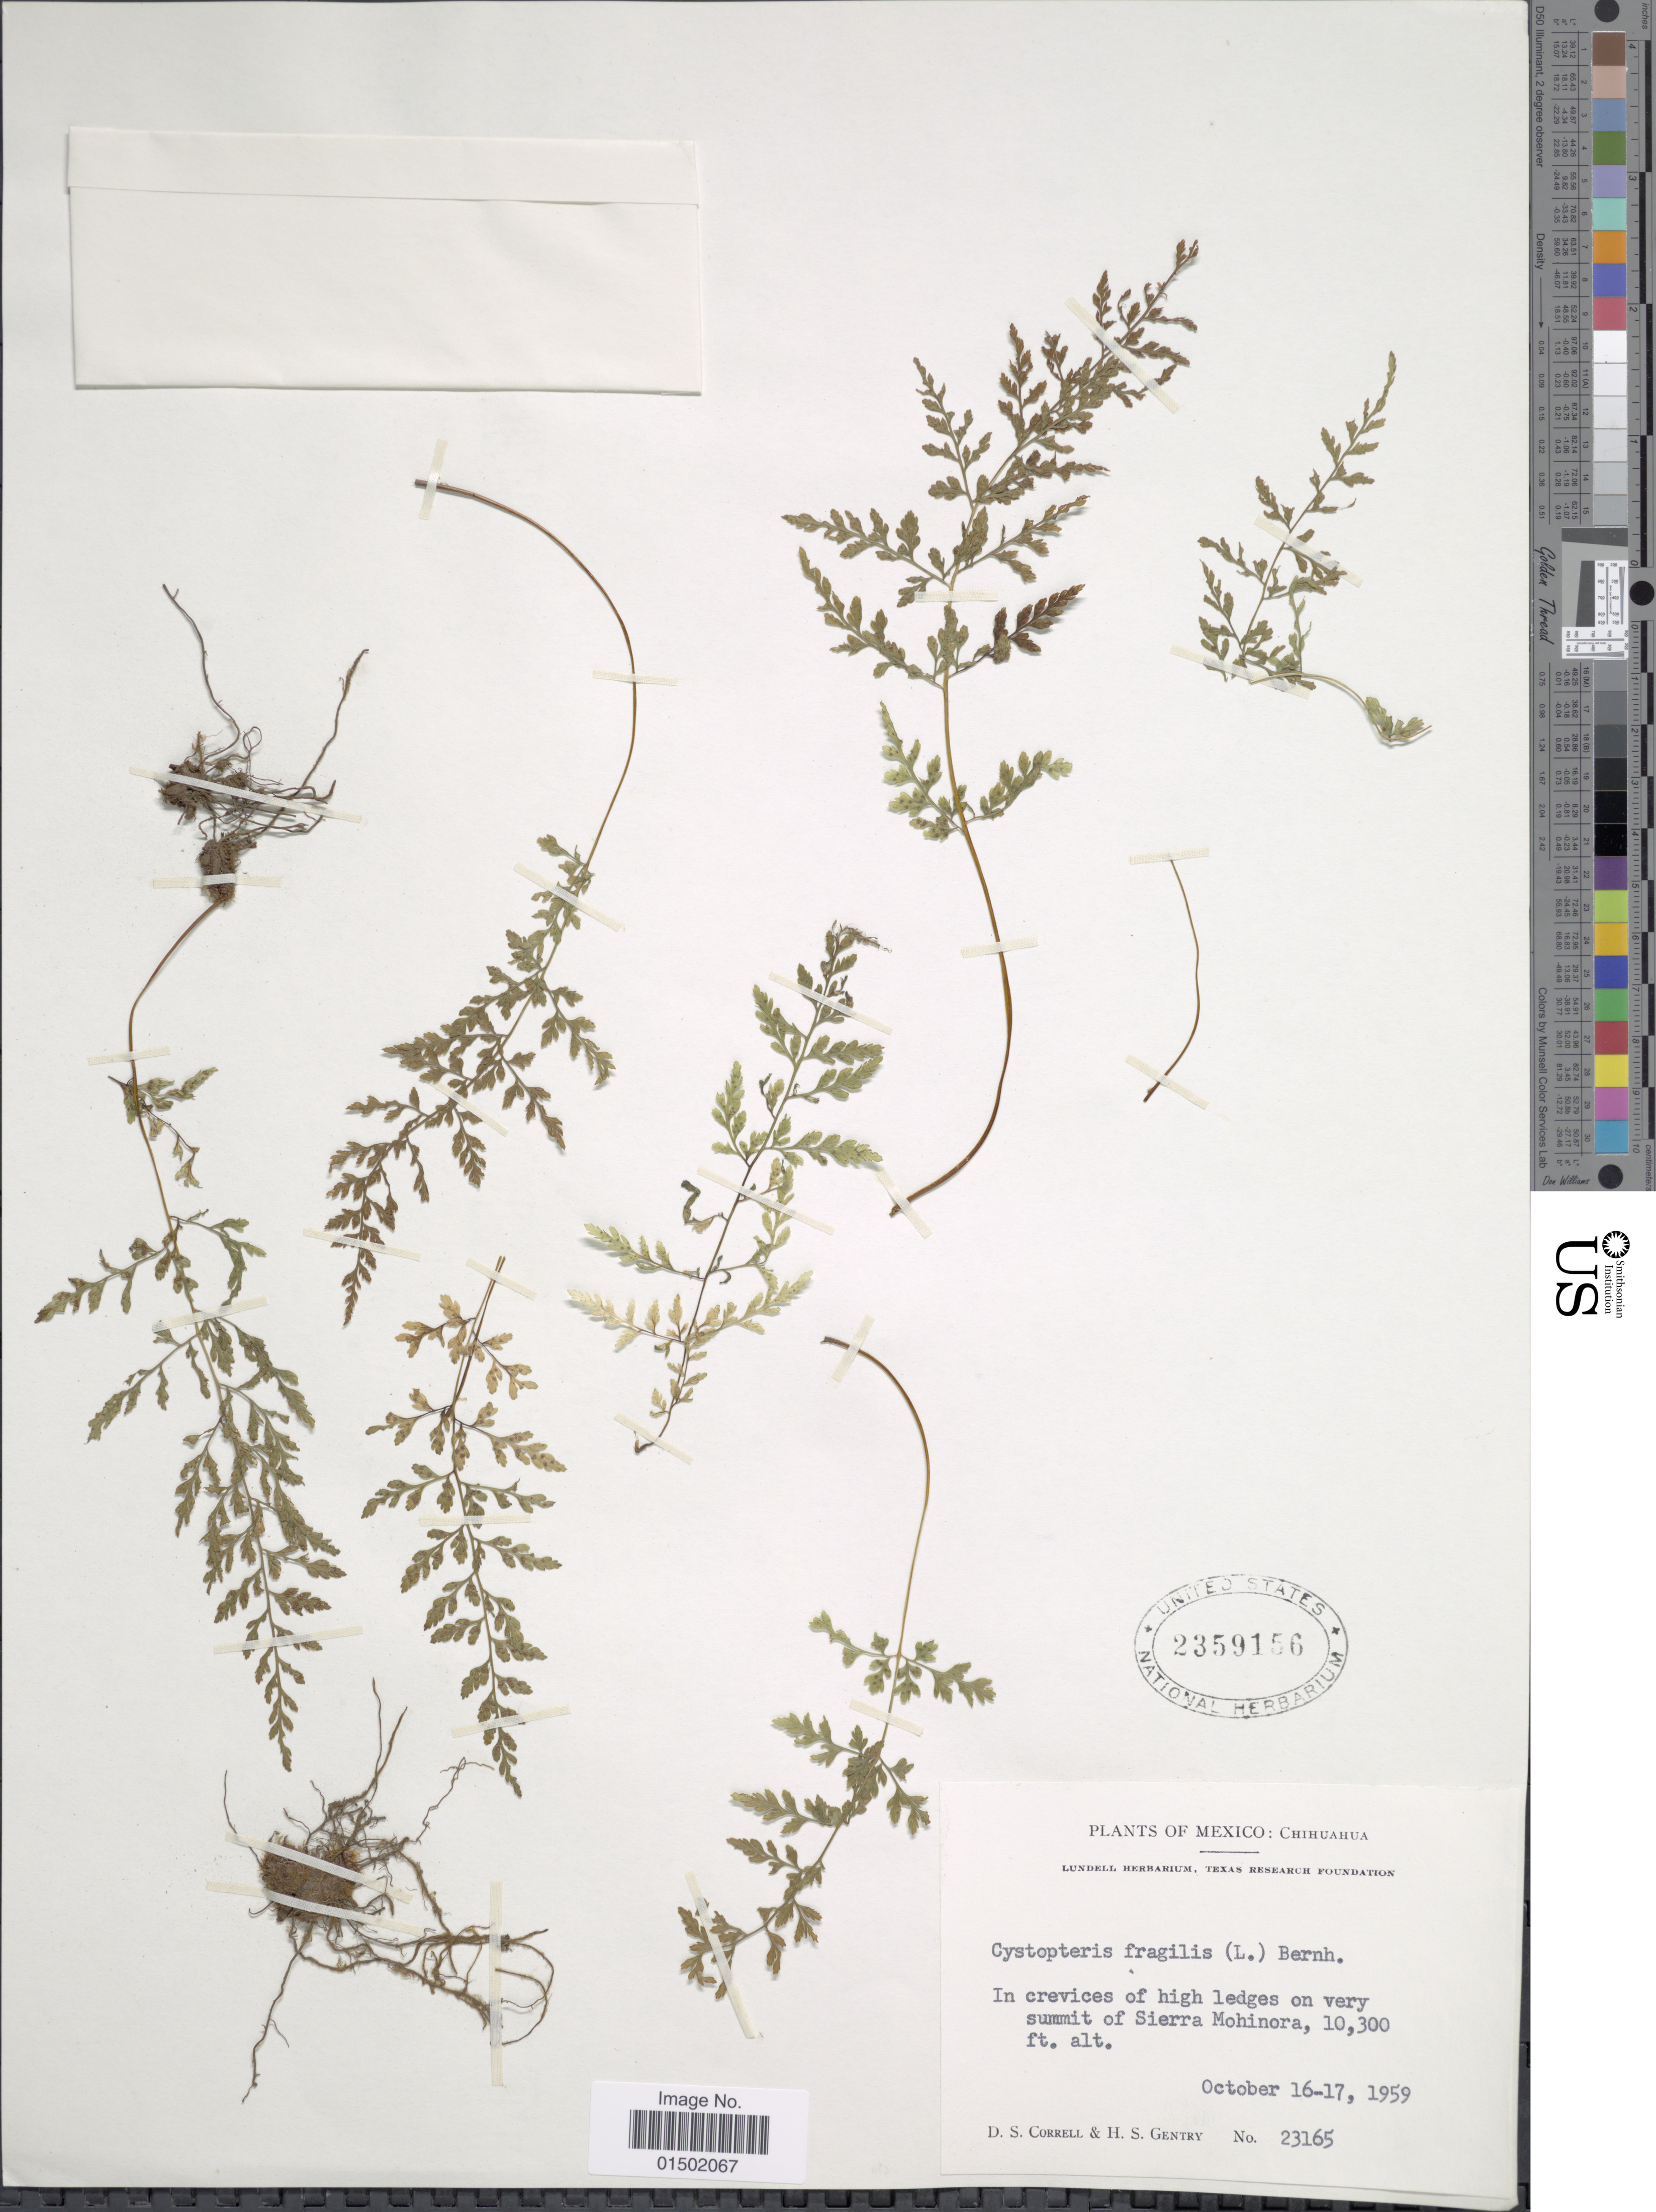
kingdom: Plantae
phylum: Tracheophyta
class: Polypodiopsida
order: Polypodiales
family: Cystopteridaceae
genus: Cystopteris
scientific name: Cystopteris fragilis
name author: (L.) Bernh.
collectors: D. S. Correll & H. S. Gentry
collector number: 23165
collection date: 1959-10-16/1959-10-17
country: Mexico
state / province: Chihuahua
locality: In crevices of high ledges on very summit of Sierra Mohinora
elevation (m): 3139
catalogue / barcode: US 2359156